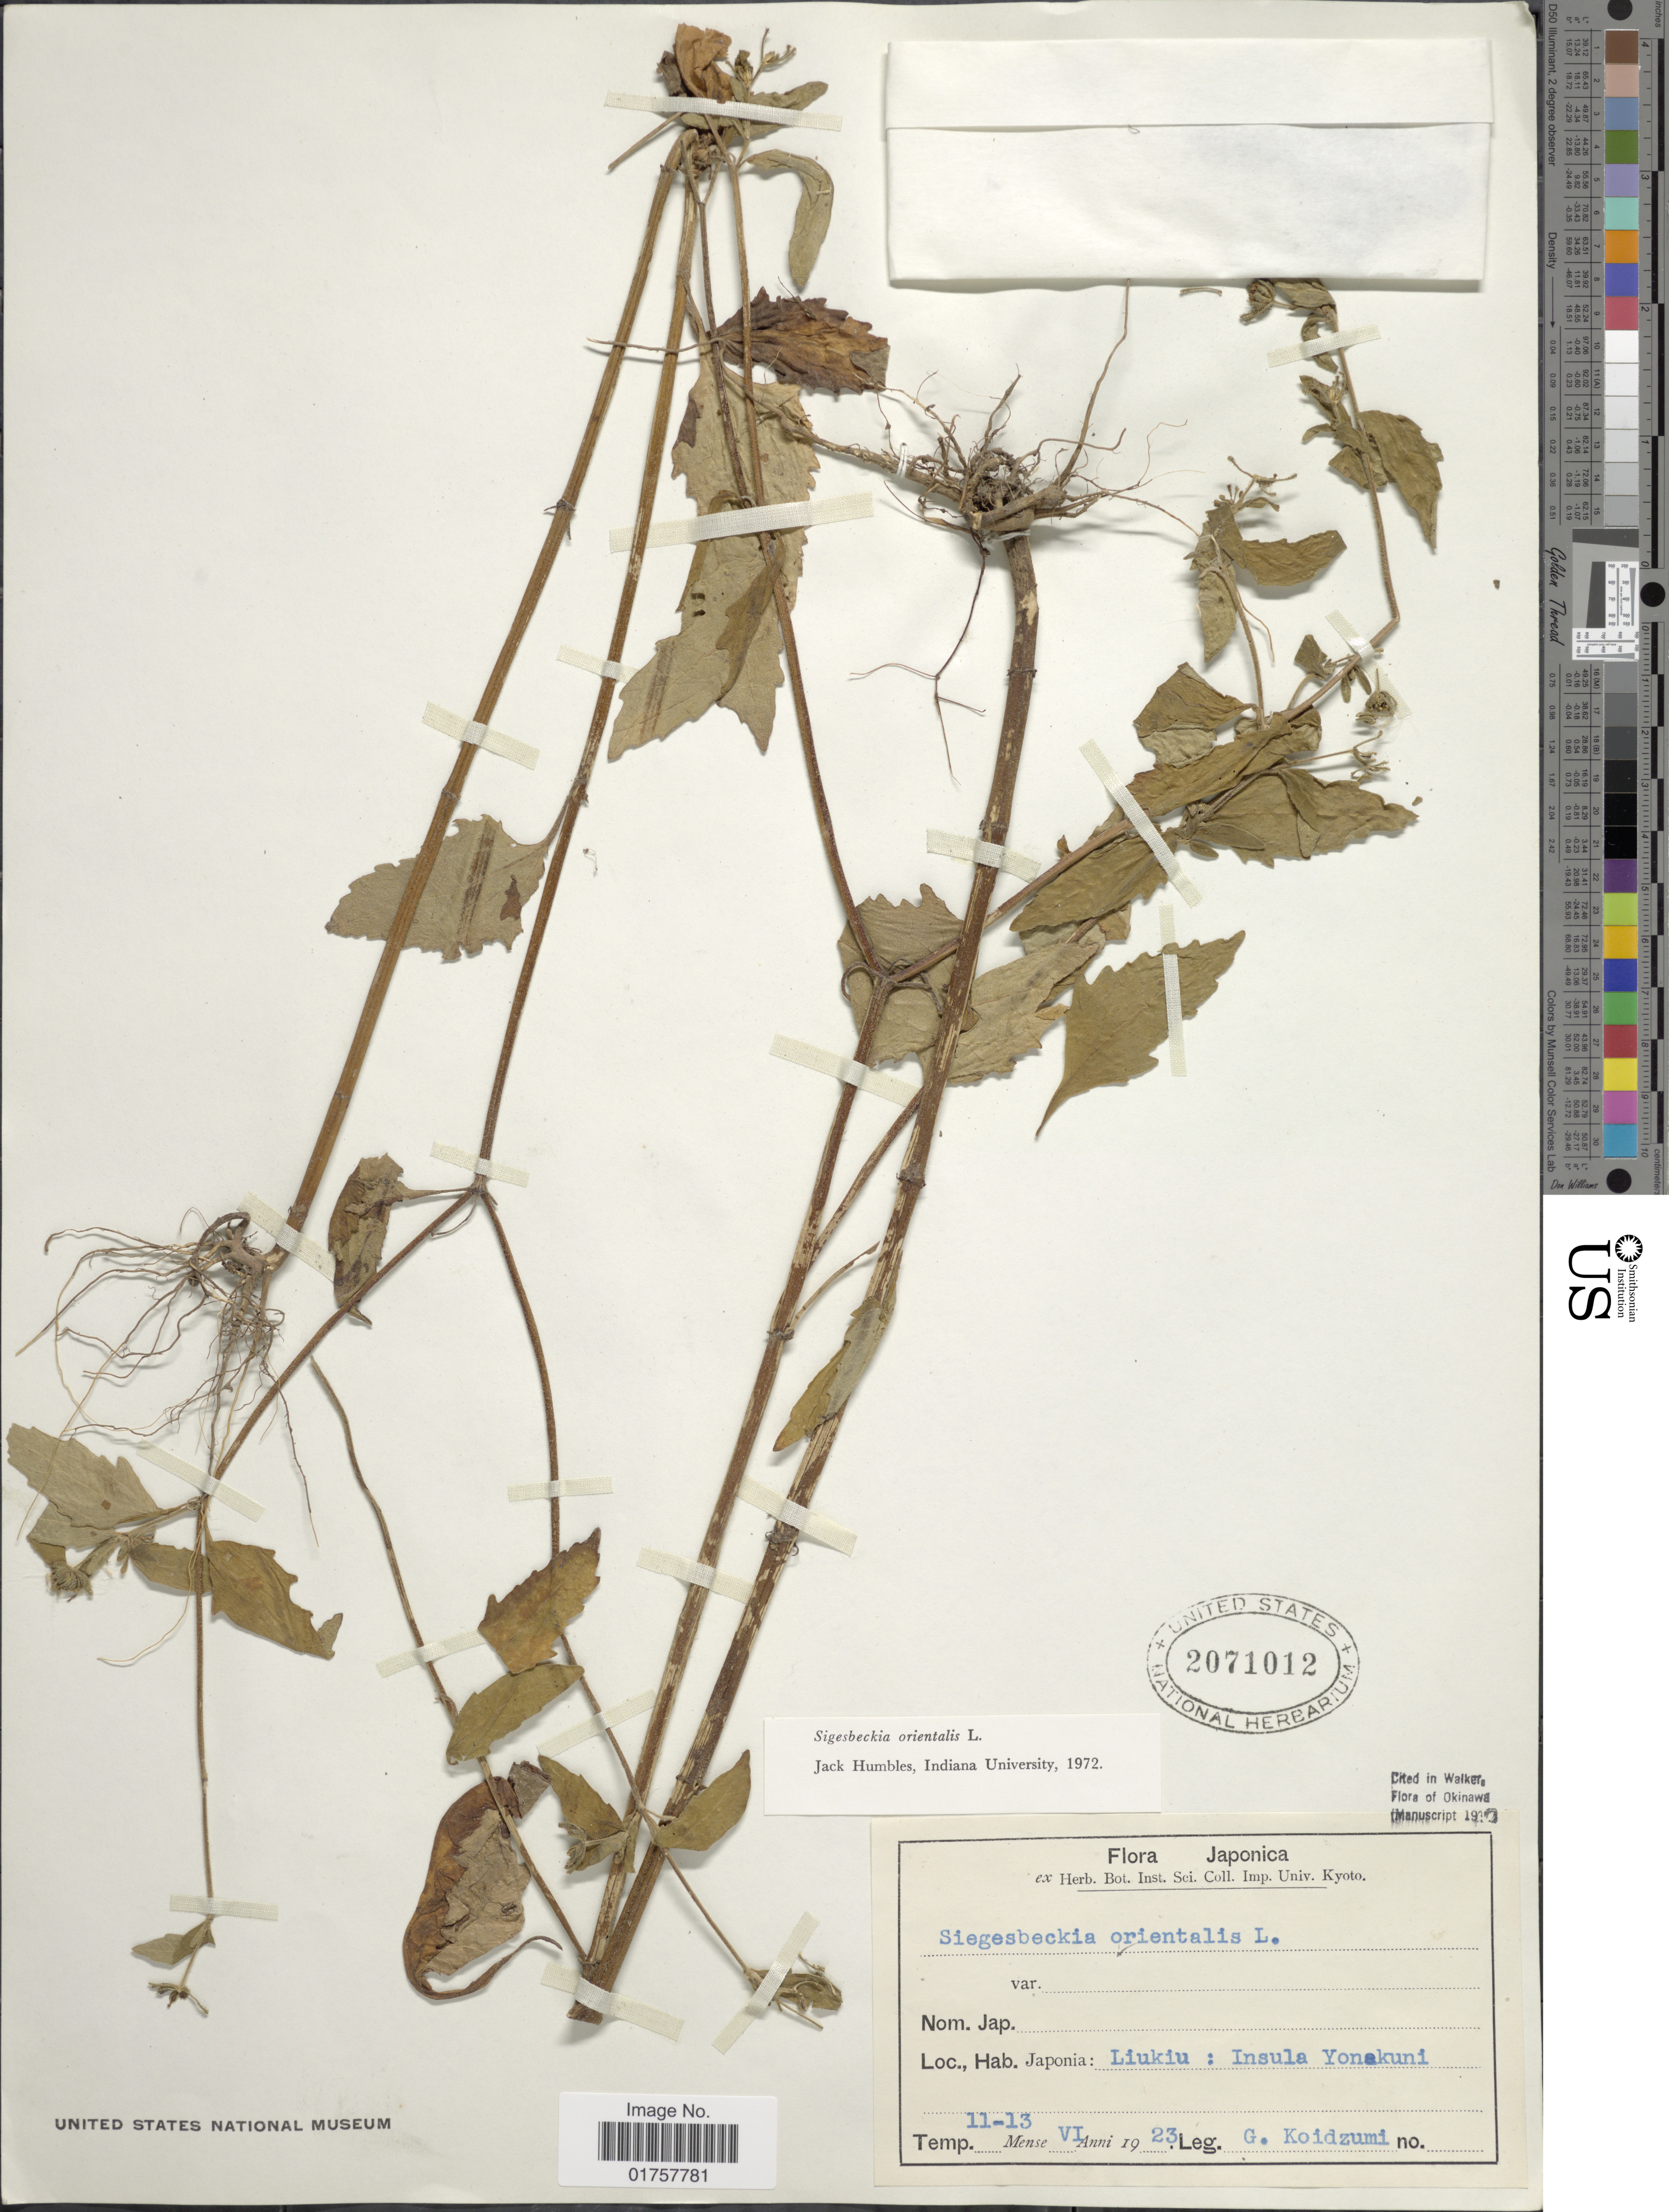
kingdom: Plantae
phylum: Tracheophyta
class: Magnoliopsida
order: Asterales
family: Asteraceae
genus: Sigesbeckia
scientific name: Sigesbeckia orientalis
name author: L.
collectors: G. Koidzumi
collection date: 1923-06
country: Japan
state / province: Okinawa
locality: Japonica, Liukiu: Insula Yonakuni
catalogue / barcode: US 2071012